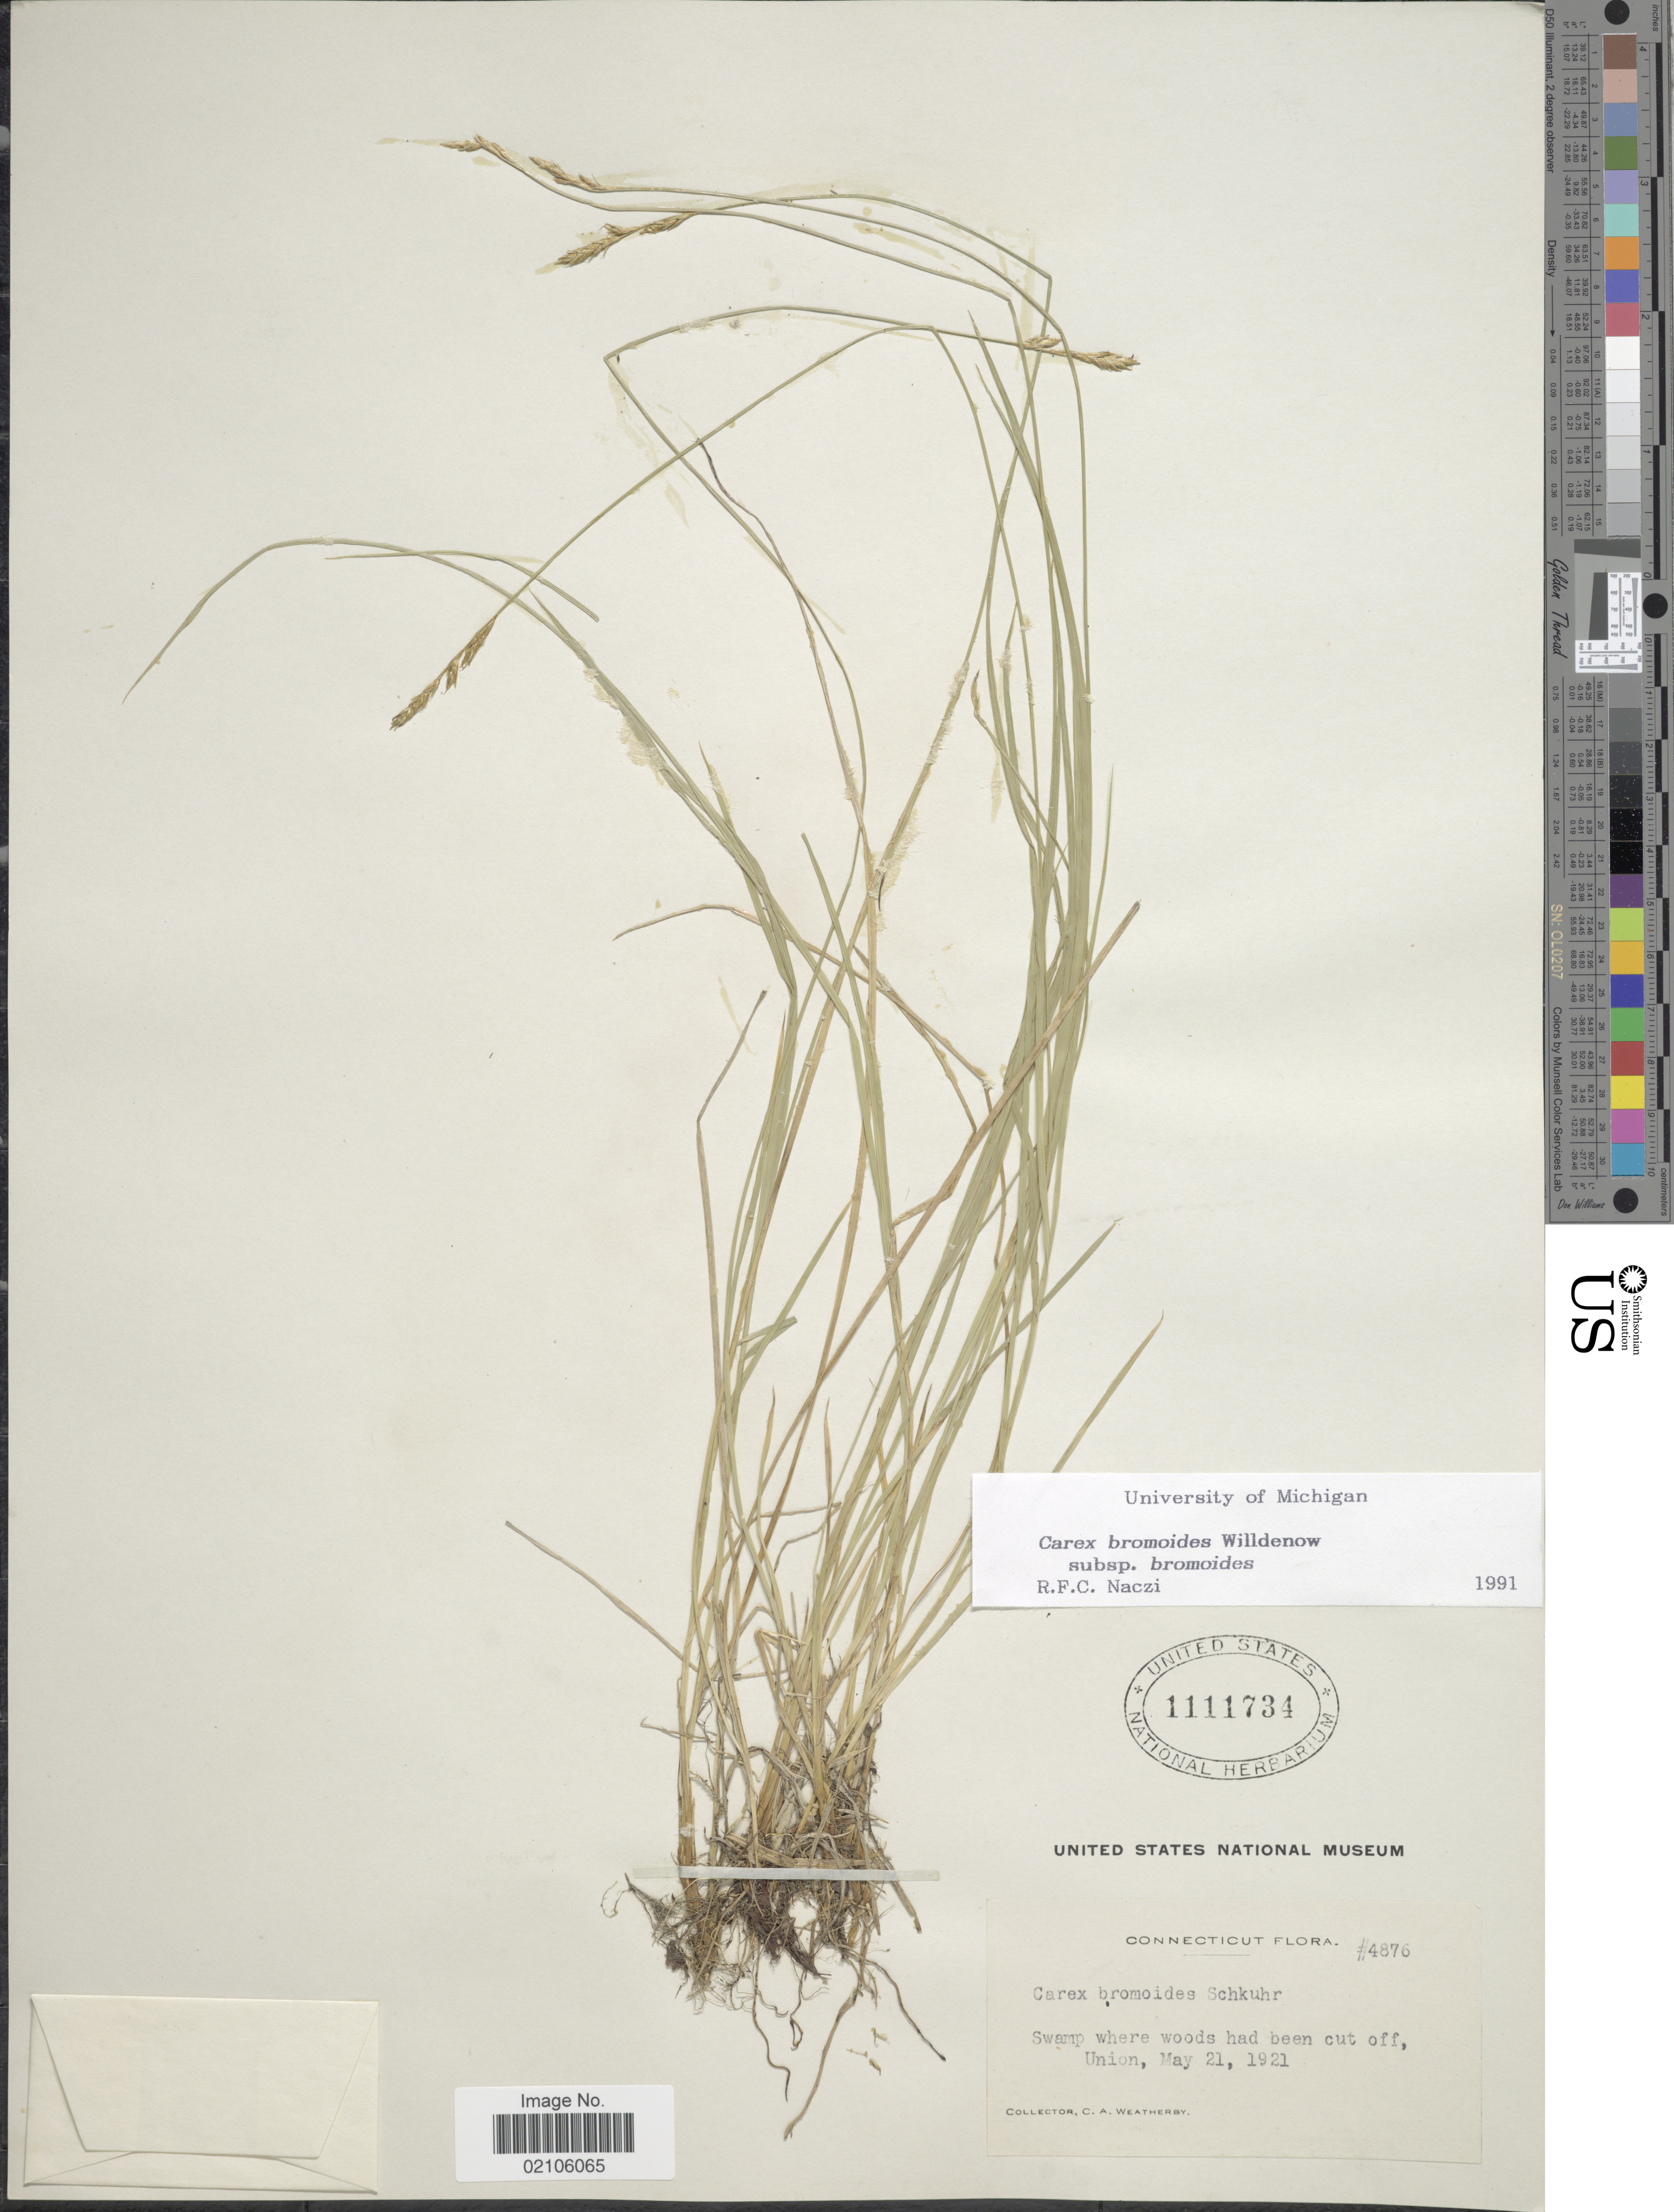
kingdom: Plantae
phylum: Tracheophyta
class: Liliopsida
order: Poales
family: Cyperaceae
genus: Carex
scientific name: Carex bromoides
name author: Willd.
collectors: C. A. Weatherby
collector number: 4876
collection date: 1921-05-21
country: United States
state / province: Connecticut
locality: Union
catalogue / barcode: US 1111734